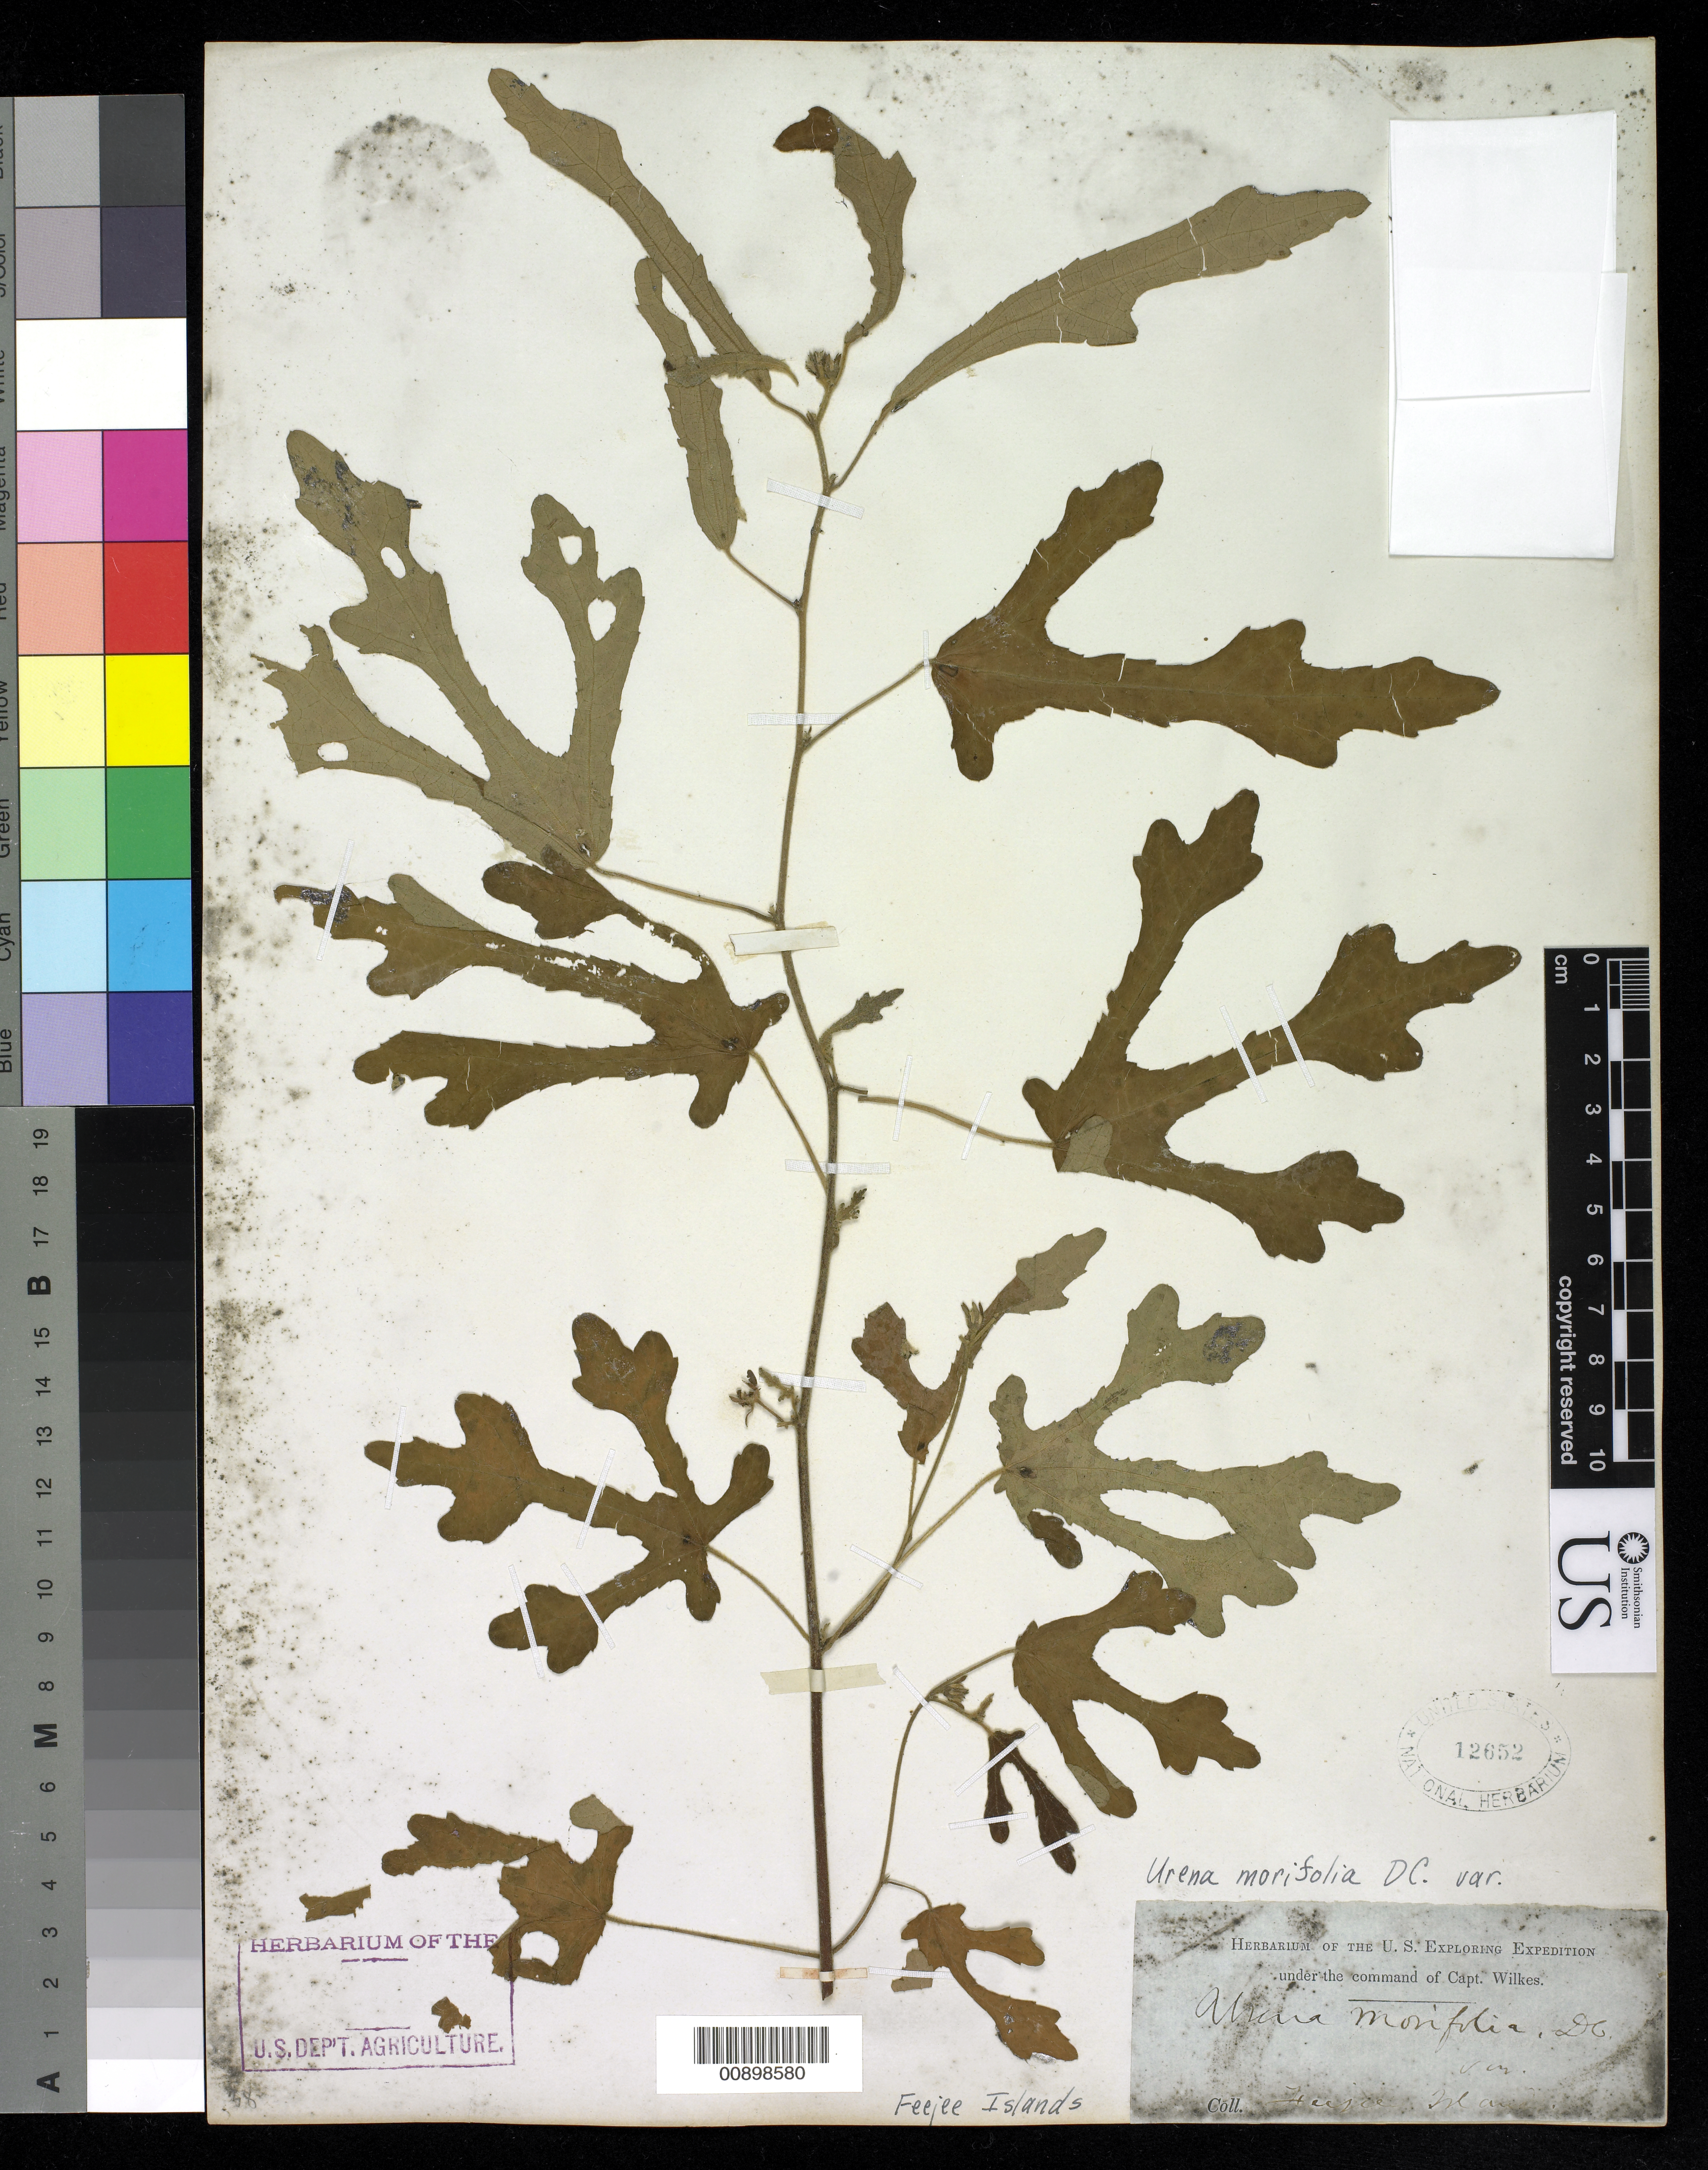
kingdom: Plantae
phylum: Tracheophyta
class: Magnoliopsida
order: Malvales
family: Malvaceae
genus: Urena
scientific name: Urena sinuata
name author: L.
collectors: Wilkes Explor. Exped.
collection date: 1838/1842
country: Fiji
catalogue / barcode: US 12652